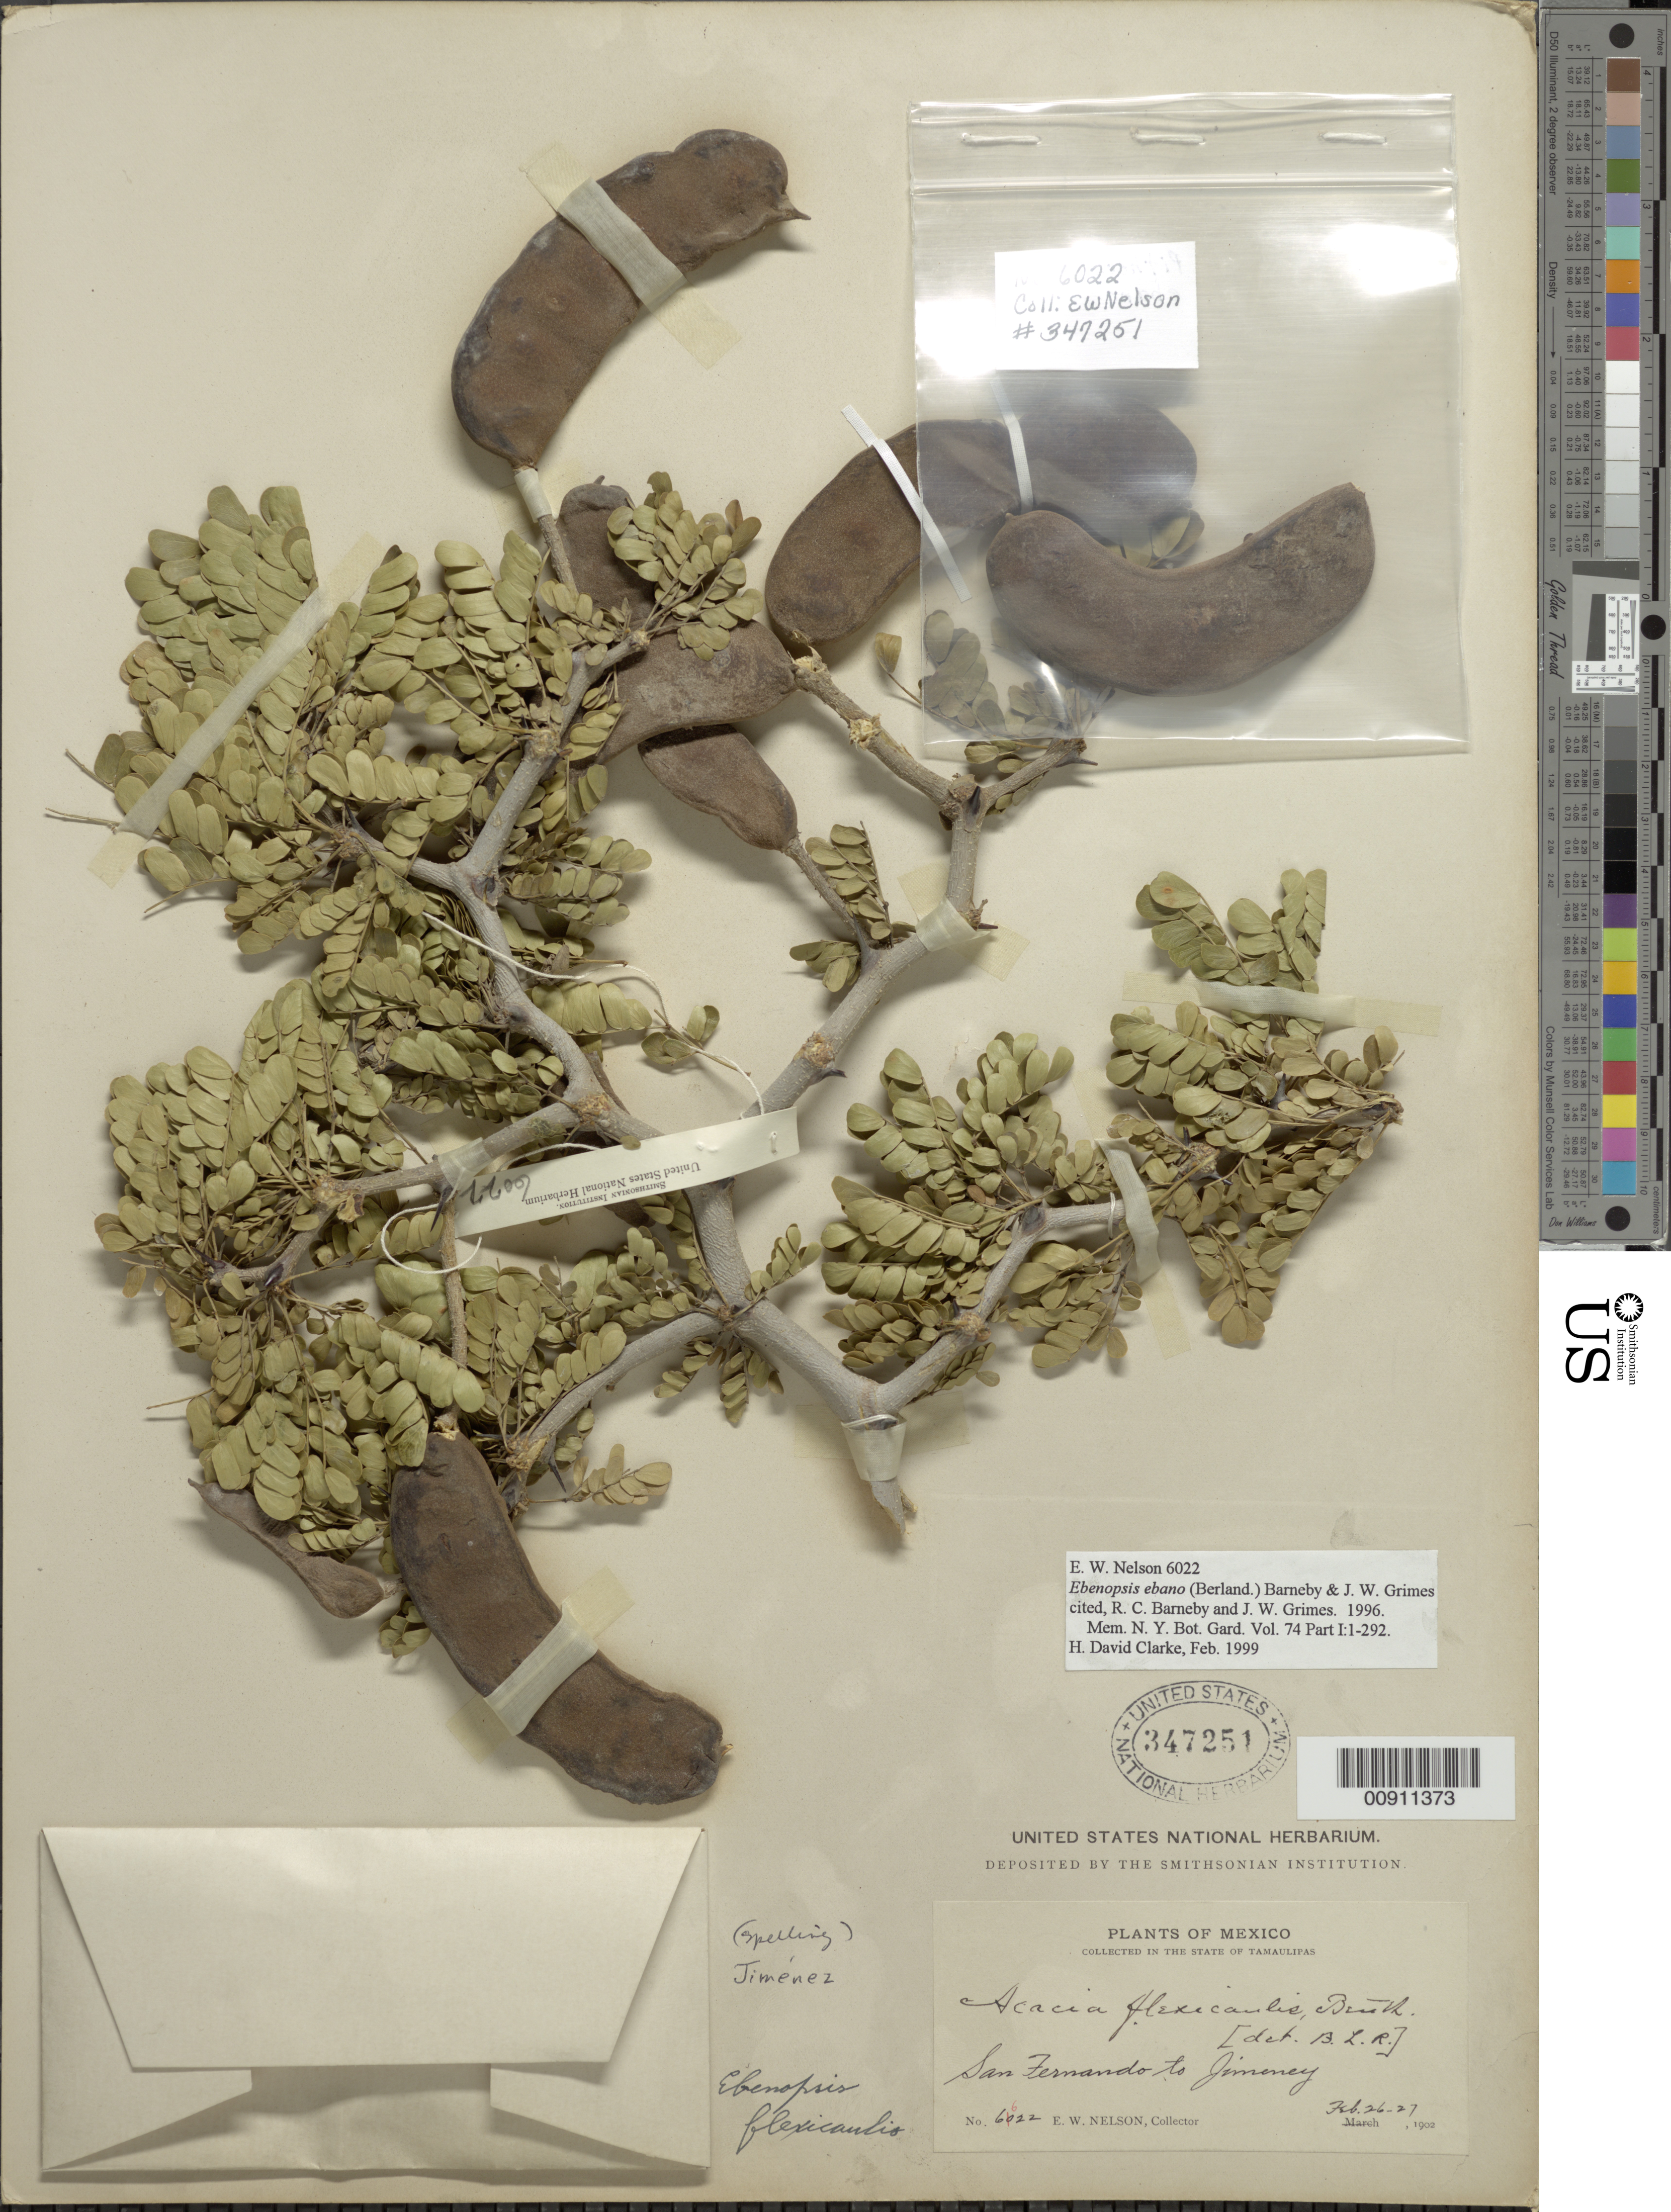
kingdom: Plantae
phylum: Tracheophyta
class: Magnoliopsida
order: Fabales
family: Fabaceae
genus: Ebenopsis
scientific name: Ebenopsis ebano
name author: (Berland.) Barneby & J.W. Grimes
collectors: E. W. Nelson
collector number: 6622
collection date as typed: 26 Feb 1902 to 27 Feb 1902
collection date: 1902-02-26/1902-02-27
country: Mexico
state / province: Tamaulipas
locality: San Fernando to Jimenez, State of Tamaulipas.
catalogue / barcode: US 347251